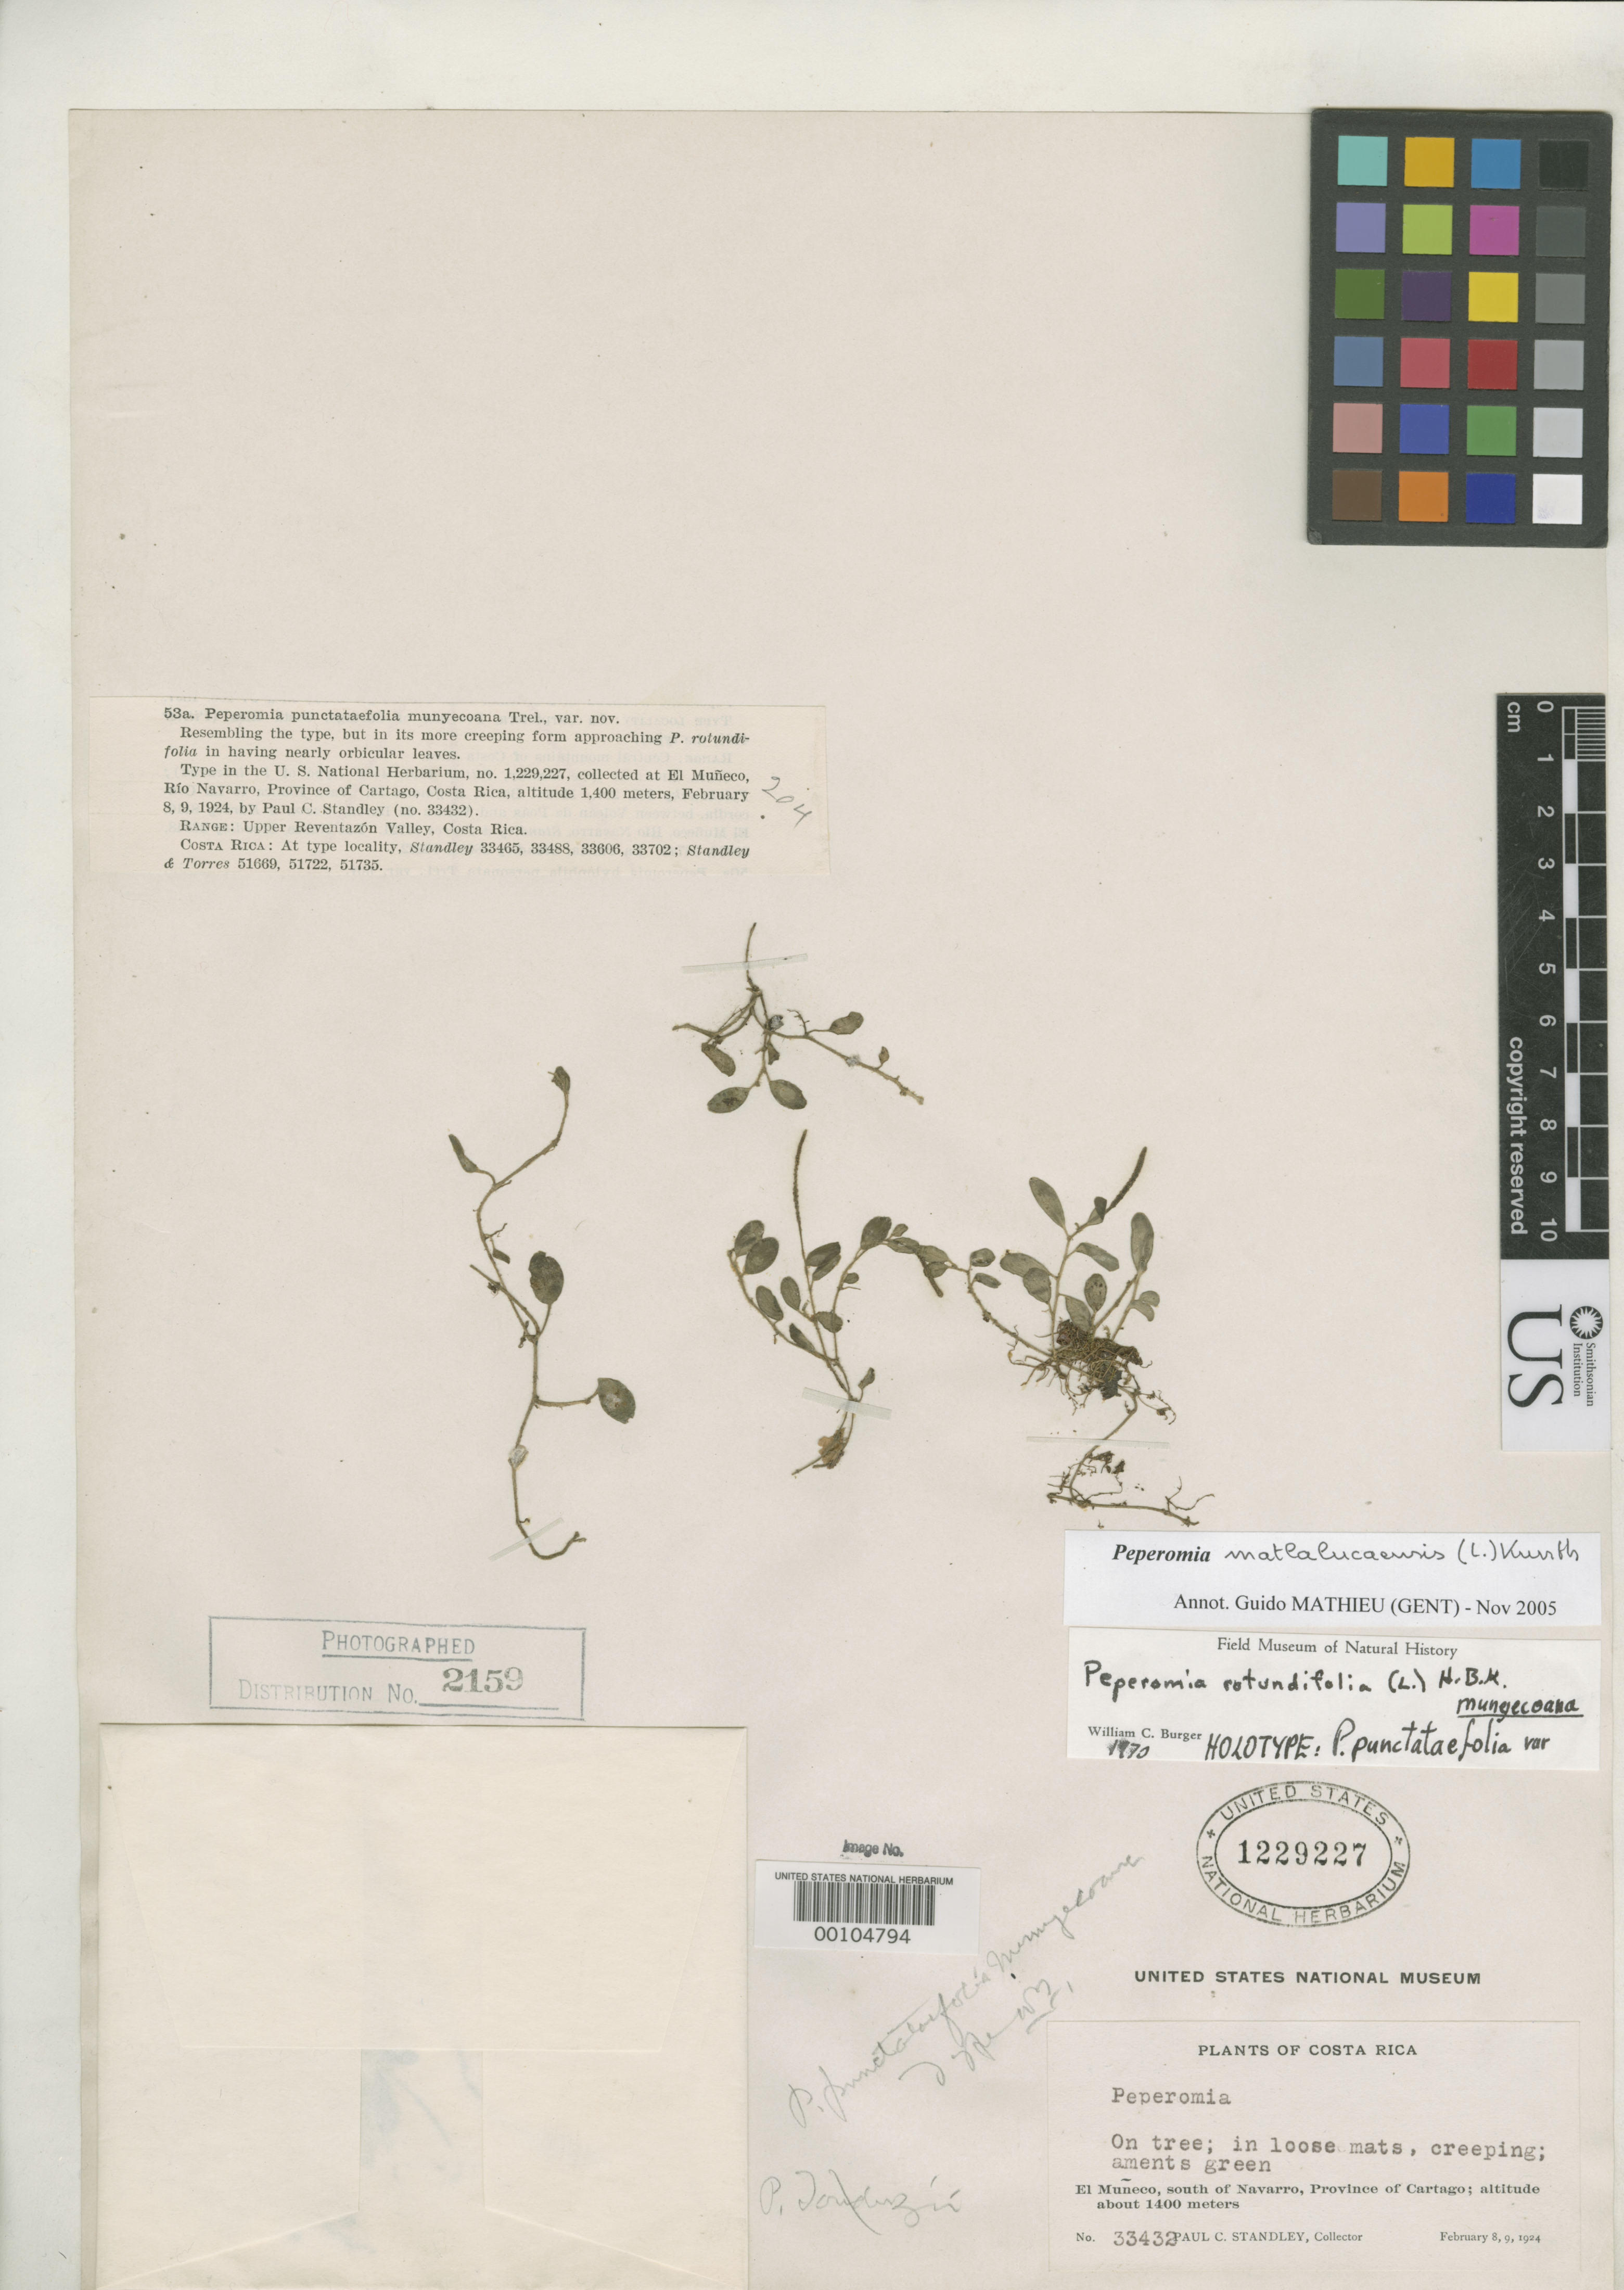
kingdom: Plantae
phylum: Tracheophyta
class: Magnoliopsida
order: Piperales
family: Piperaceae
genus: Peperomia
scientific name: Peperomia punctatifolia var. munyecoana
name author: Trel.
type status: Holotype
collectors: P. C. Standley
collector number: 33432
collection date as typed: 08 Feb 1924 to 09 Feb 1924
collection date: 1924-02-08/1924-02-09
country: Costa Rica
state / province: Cartago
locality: El Muneco, S of Navaro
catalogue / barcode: US 1229227